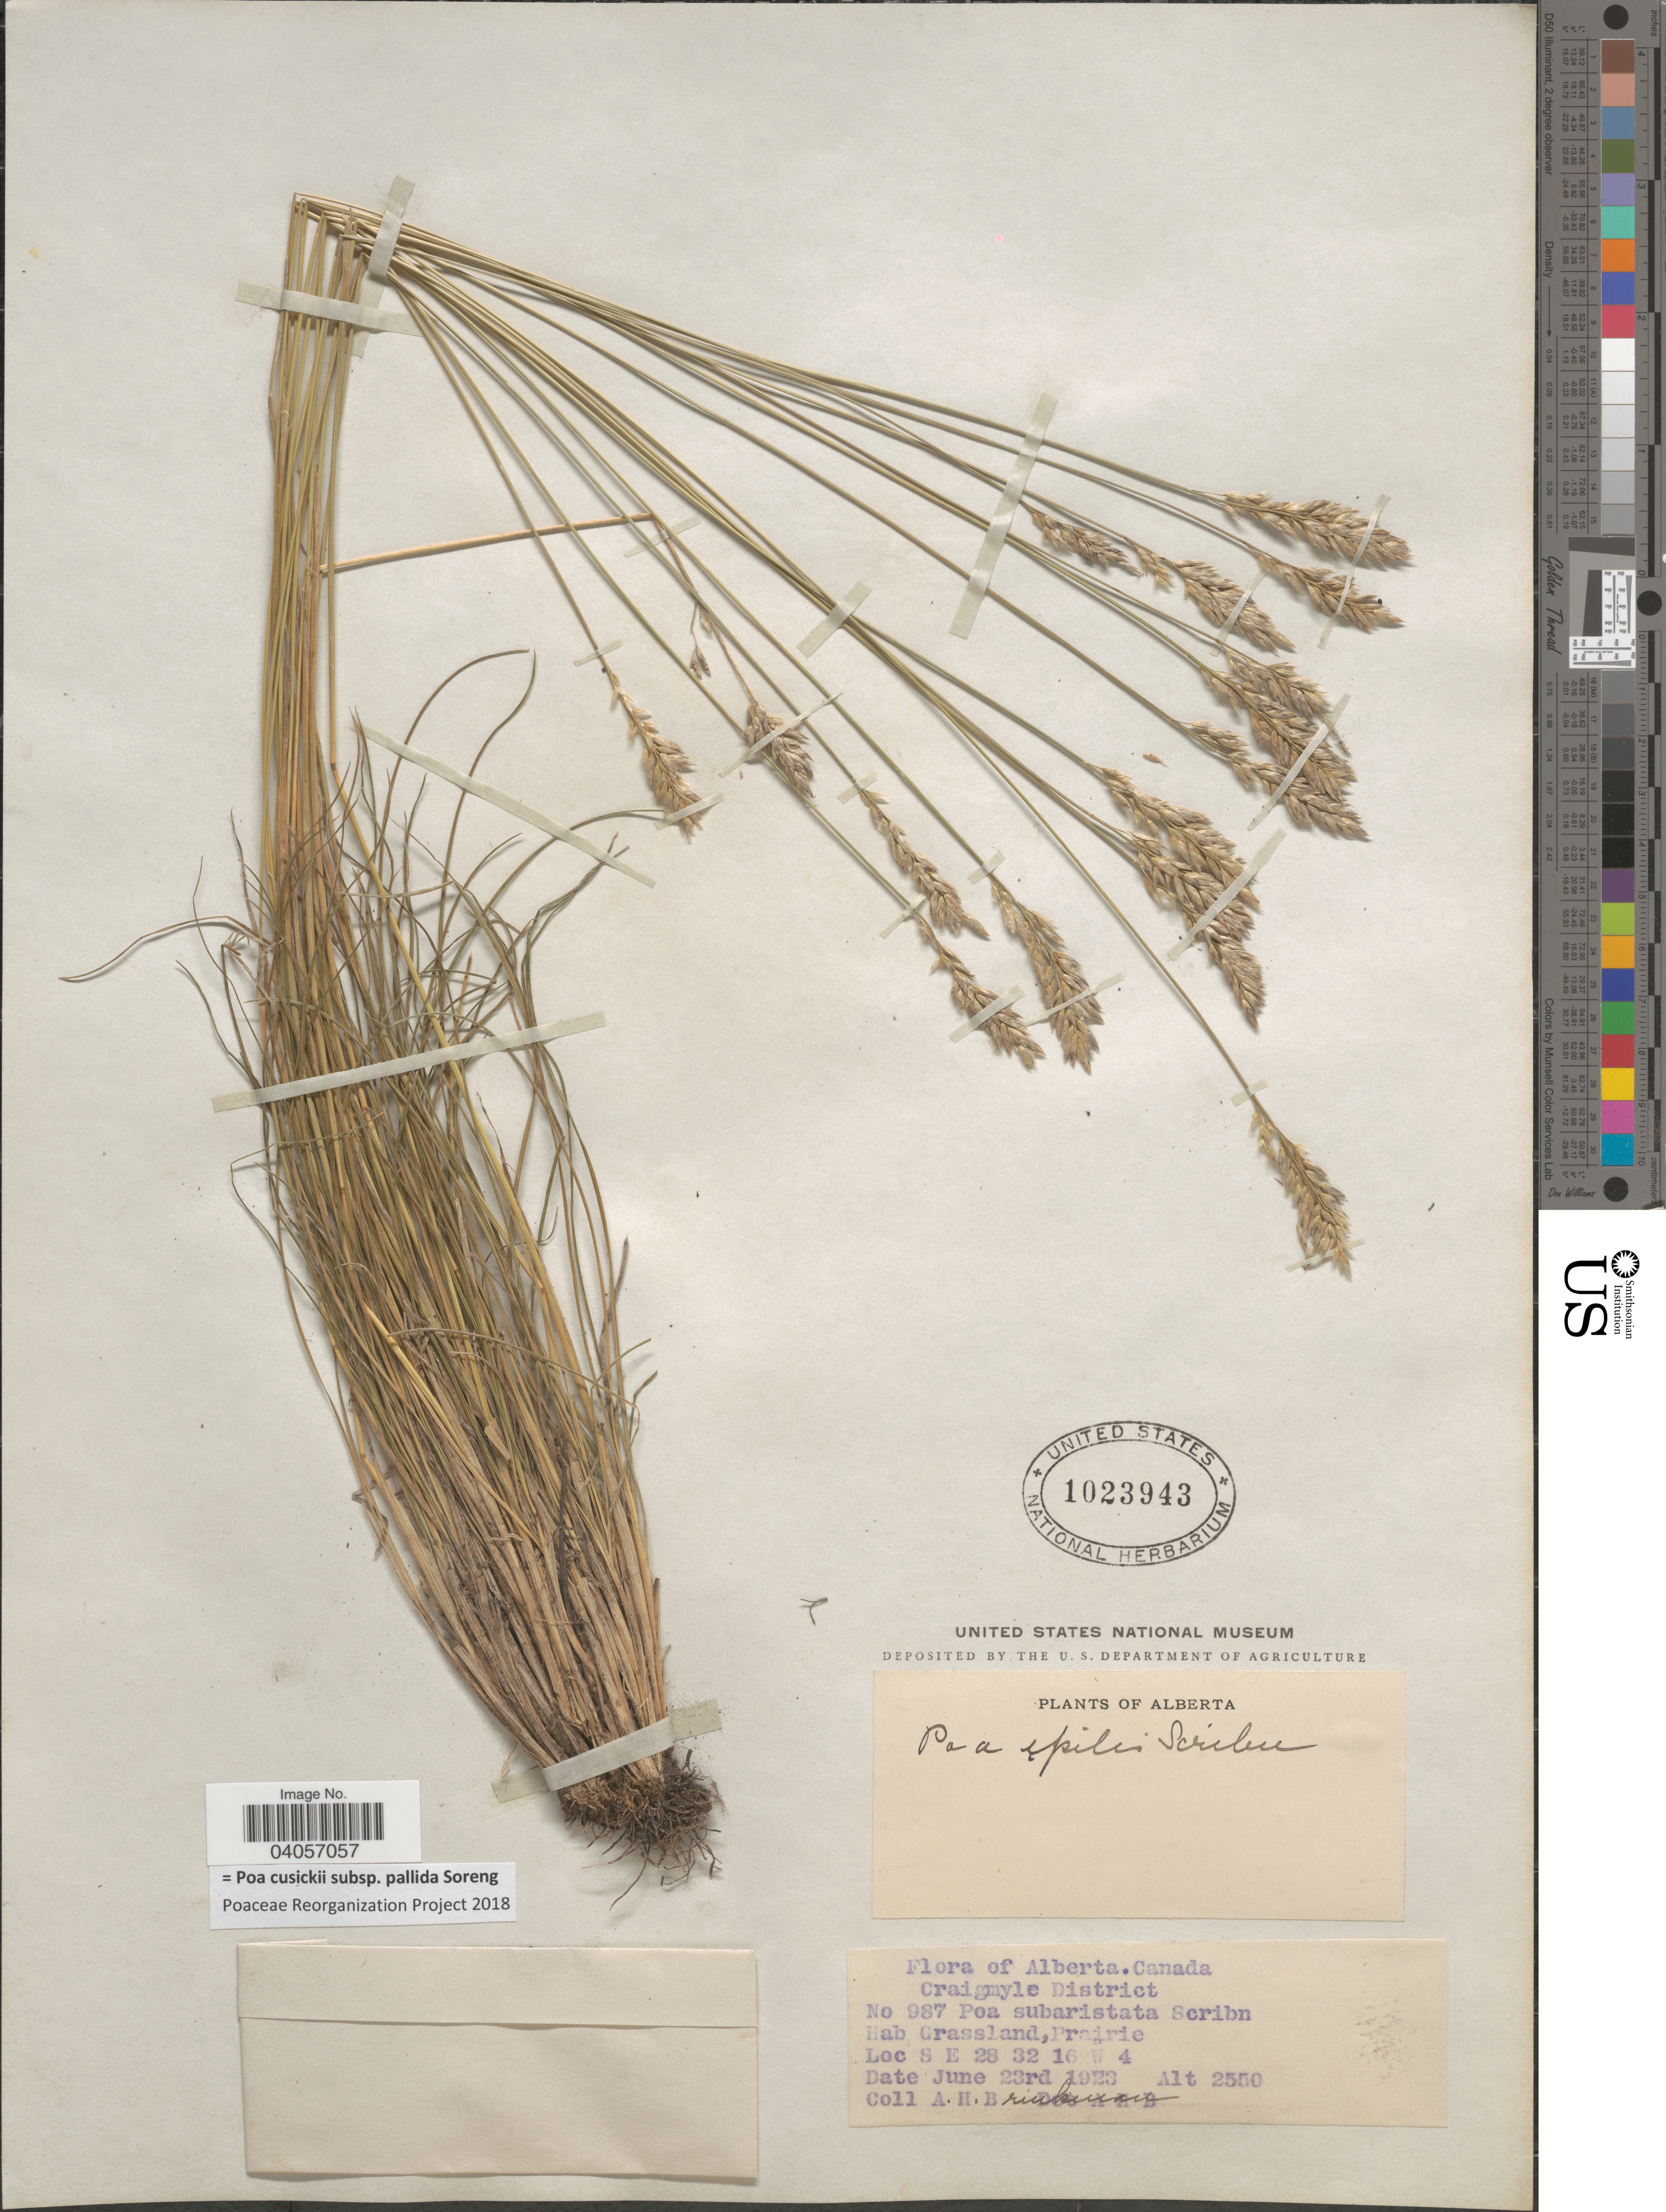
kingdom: Plantae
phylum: Tracheophyta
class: Liliopsida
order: Poales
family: Poaceae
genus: Poa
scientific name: Poa cusickii subsp. pallida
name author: Soreng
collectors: A. Brinkman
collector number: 987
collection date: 1923-06-23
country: Canada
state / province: Alberta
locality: Craigmyle District. S E 28 32 16 W 4.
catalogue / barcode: US 1023943